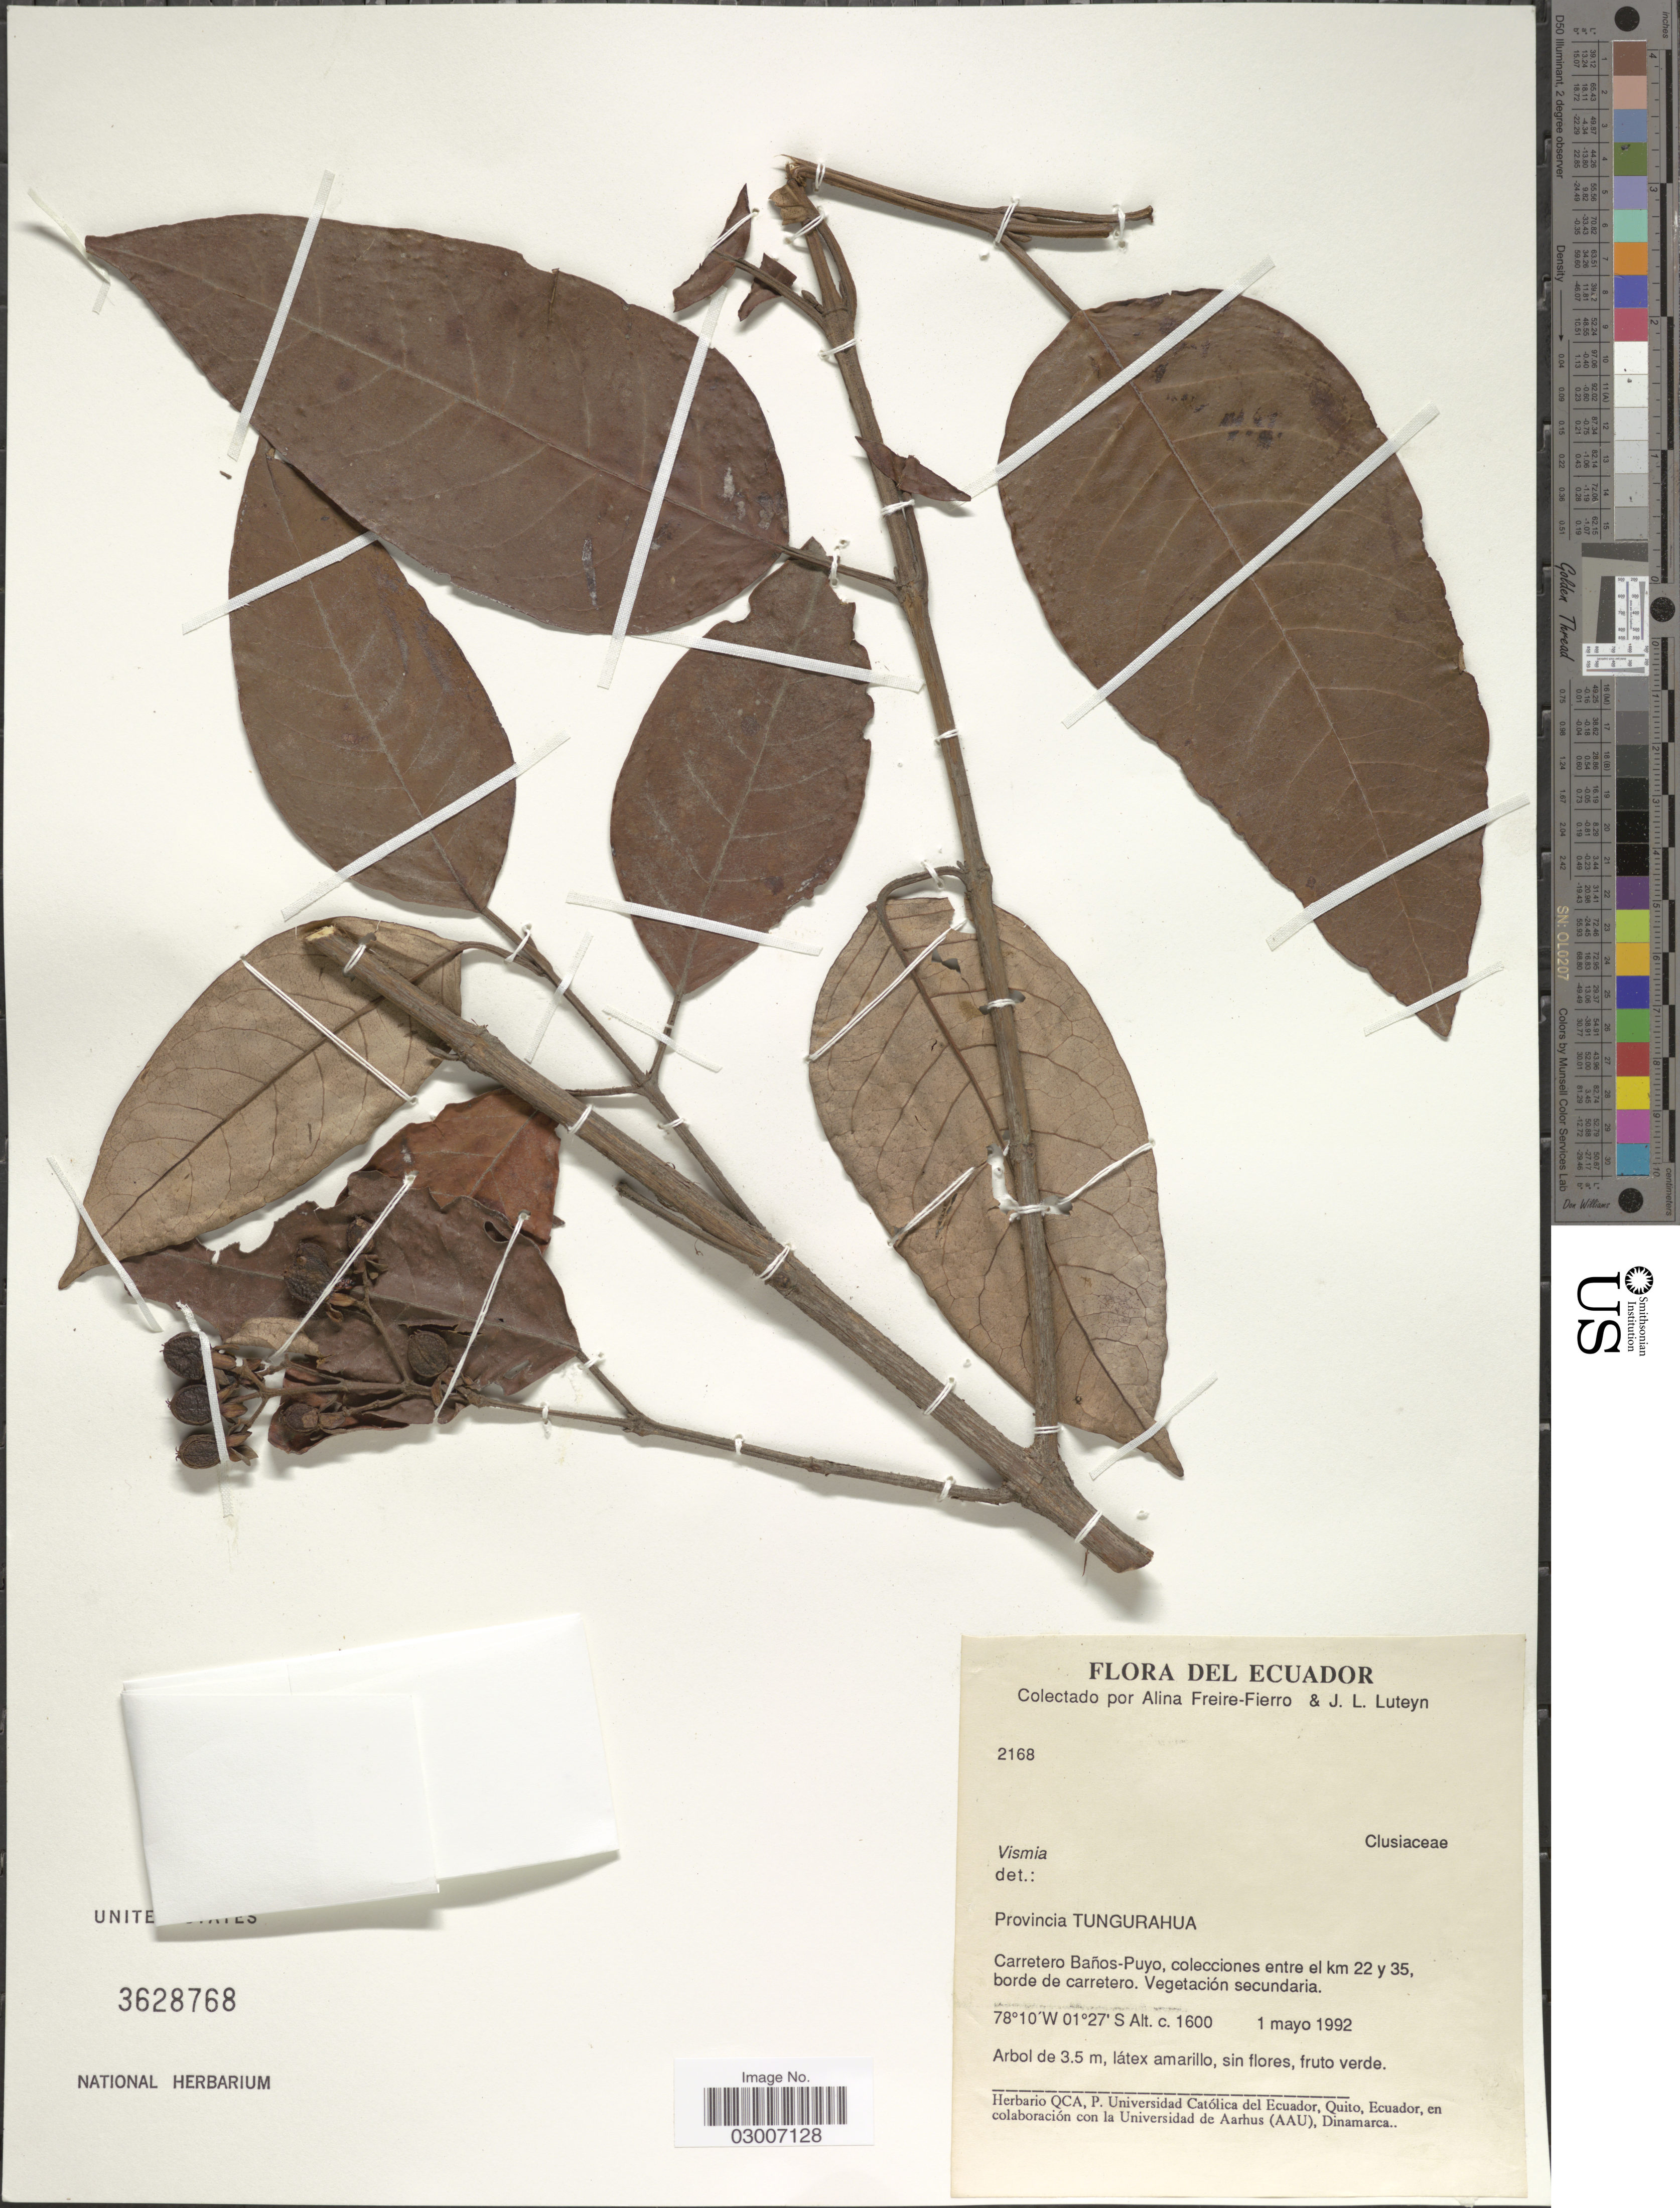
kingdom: Plantae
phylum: Tracheophyta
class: Magnoliopsida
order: Malpighiales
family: Hypericaceae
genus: Vismia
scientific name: Vismia sp.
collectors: A. Freire-Fierro & J. Luteyn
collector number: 2168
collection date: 1992-05-01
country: Ecuador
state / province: Tungurahua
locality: Carretero Baños-Puyo, colecciones entre el km 22 y 35, borde de carretero.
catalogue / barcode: US 3628768